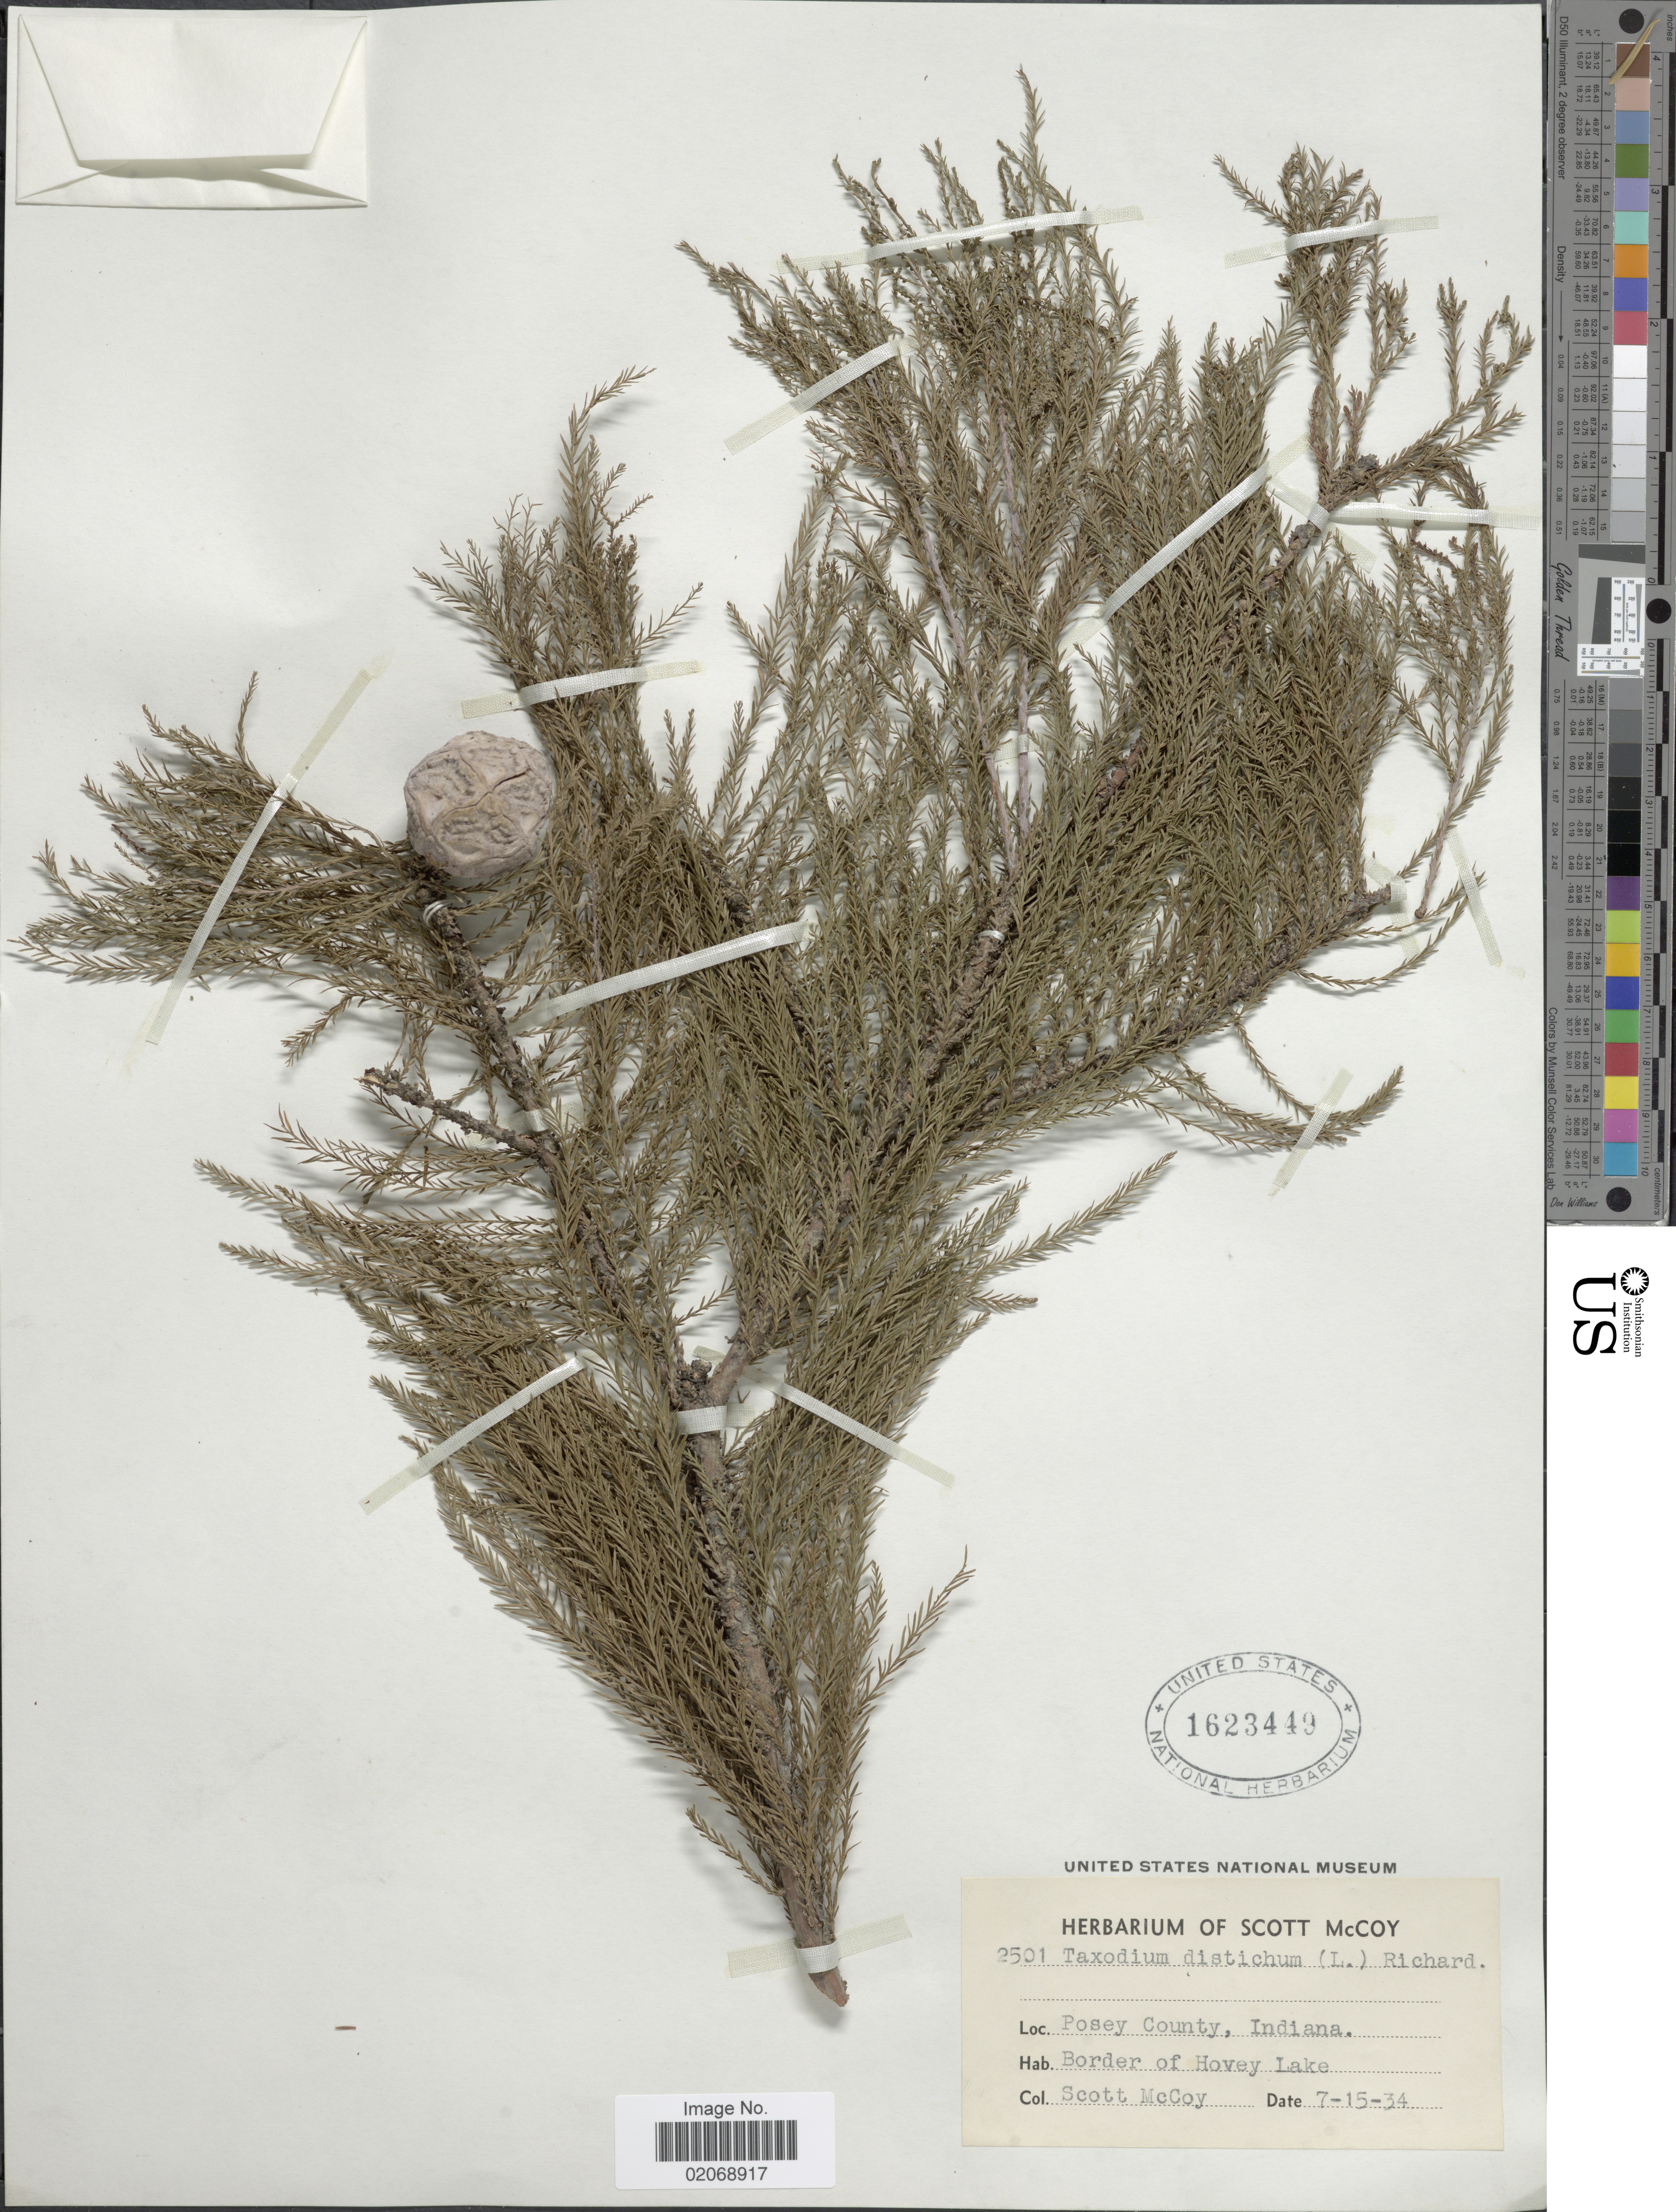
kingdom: Plantae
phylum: Tracheophyta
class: Pinopsida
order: Pinales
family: Cupressaceae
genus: Taxodium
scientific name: Taxodium distichum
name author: (L.) Rich.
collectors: S. McCoy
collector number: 2501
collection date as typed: Transcribed d/m/y: 15/7/34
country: United States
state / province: Indiana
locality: Posey County, Border of Hovey Lake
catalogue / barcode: US 1623449